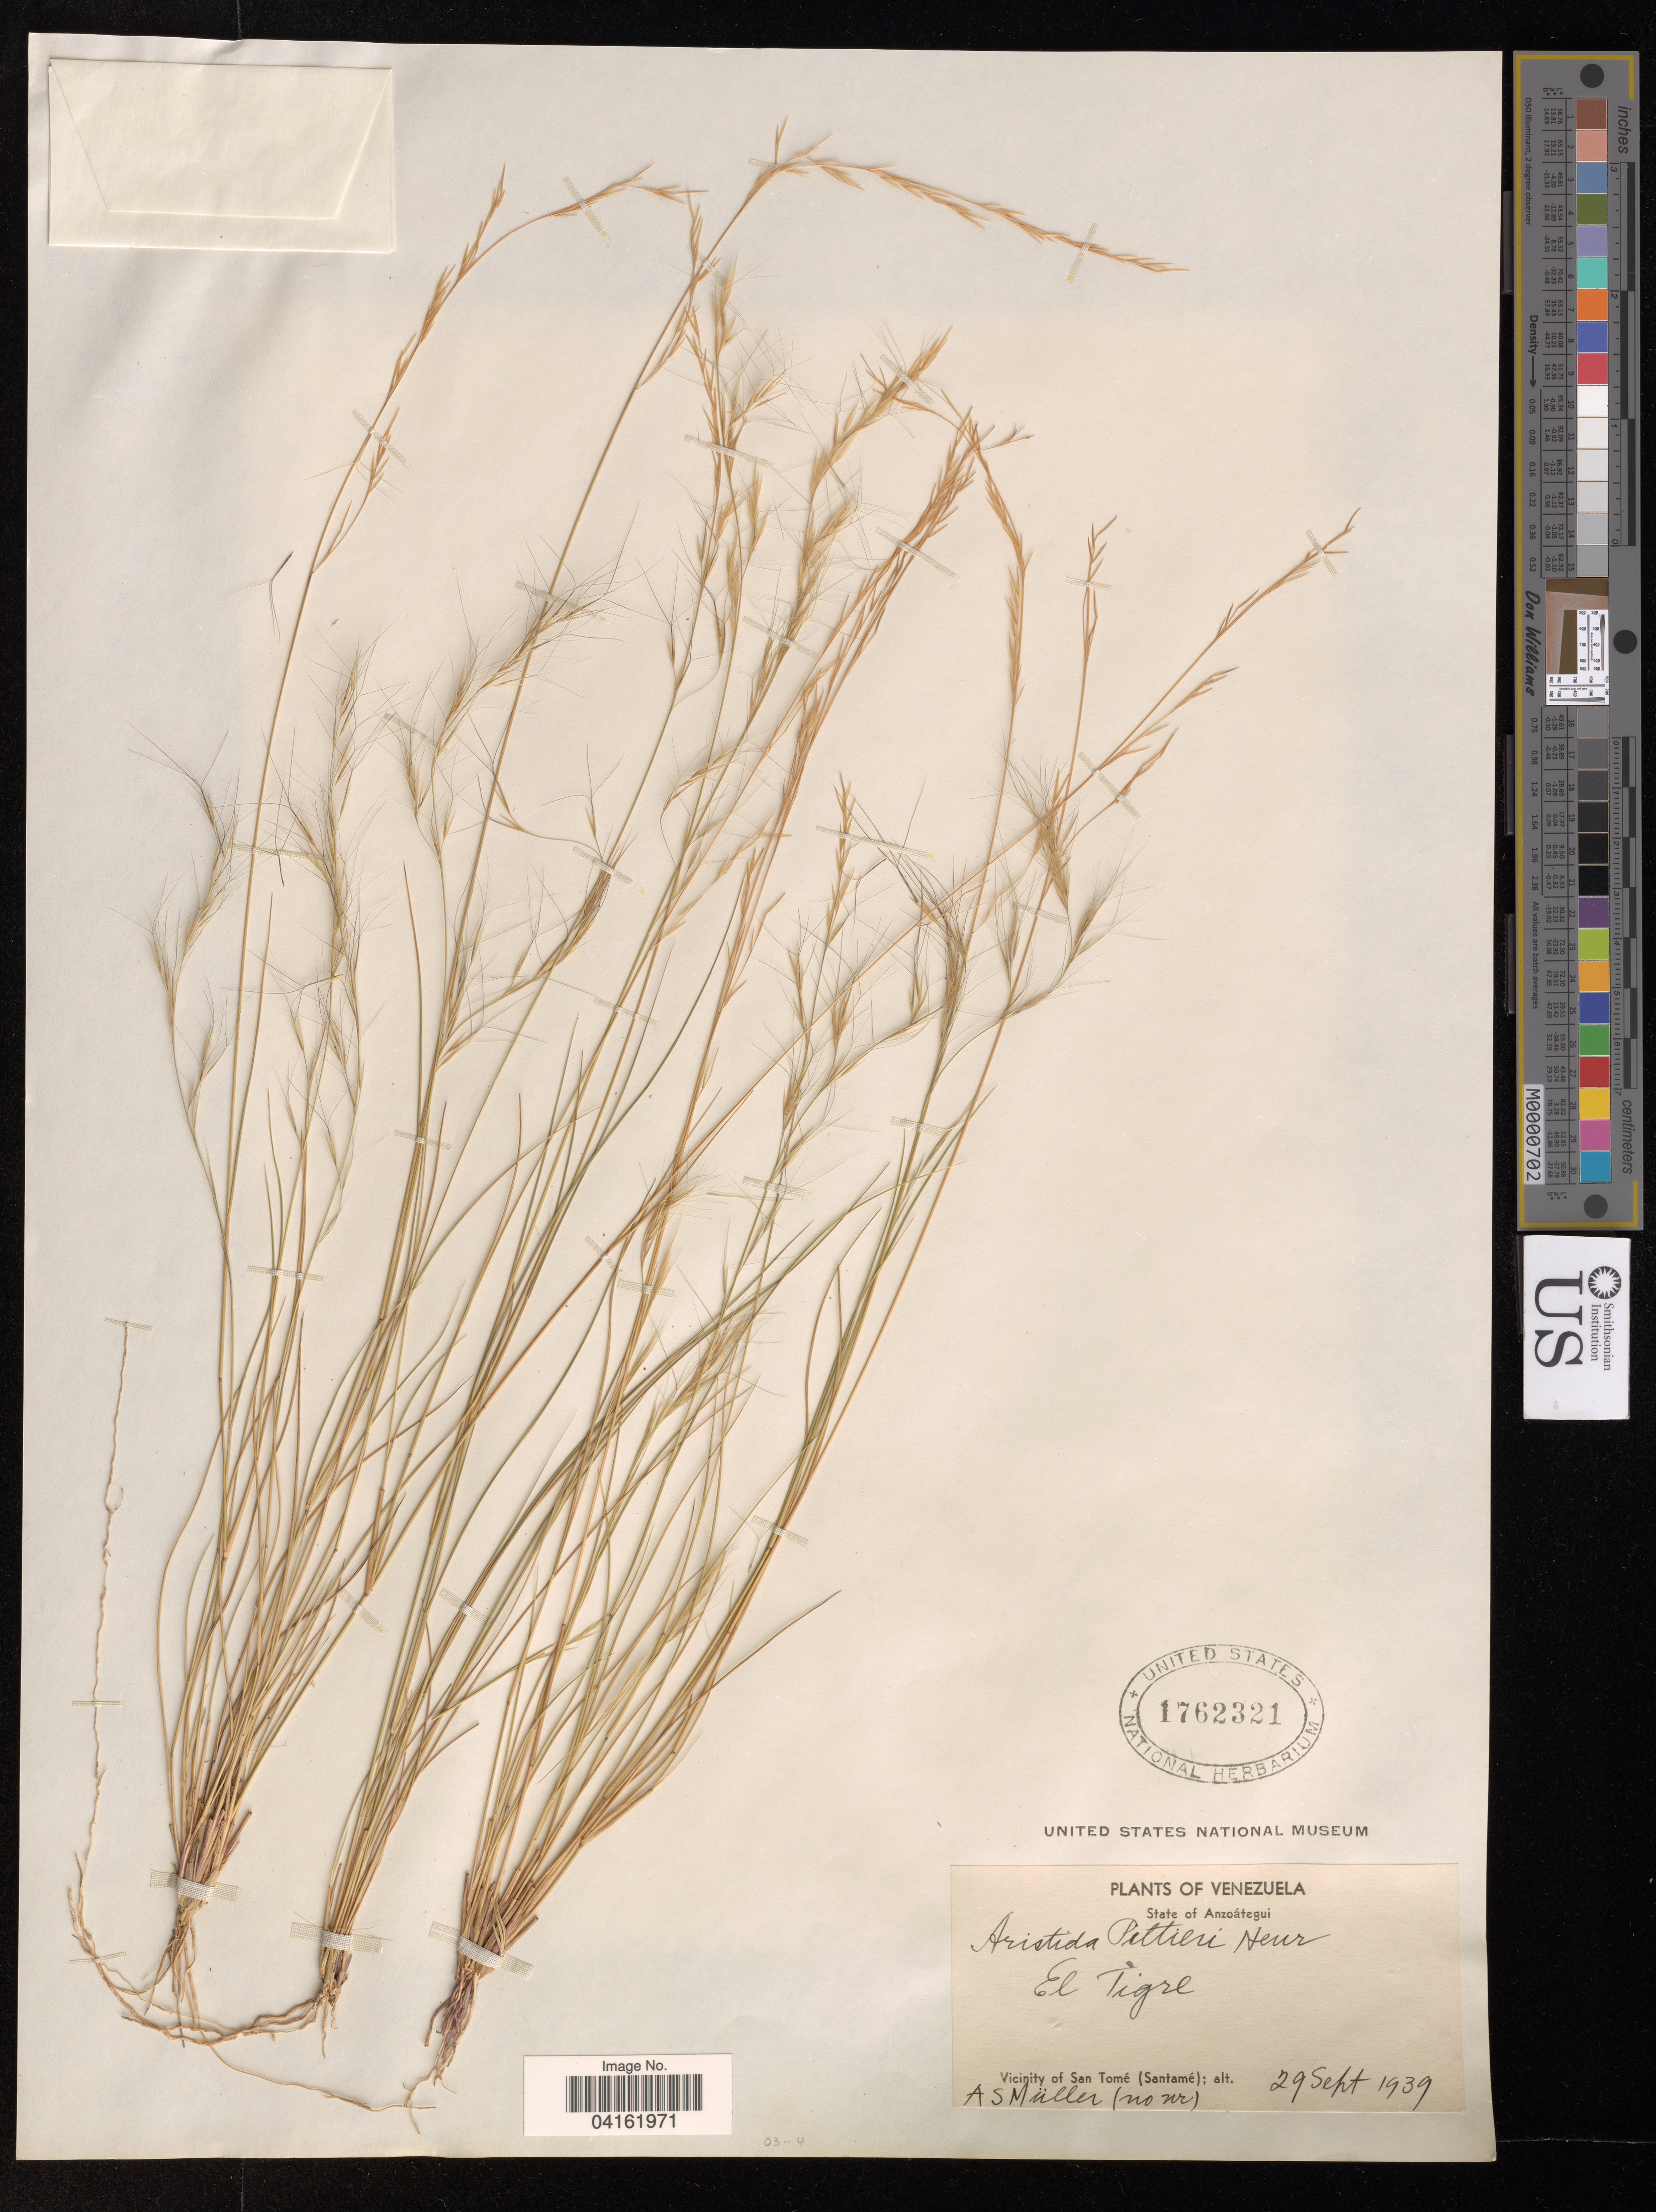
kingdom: Plantae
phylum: Tracheophyta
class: Liliopsida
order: Poales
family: Poaceae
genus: Aristida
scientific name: Aristida pittieri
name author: Henr.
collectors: A. Muller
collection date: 1939-09-29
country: Venezuela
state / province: Anzoategui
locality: El Tigre. Vicinity of San Tomé (Santamé).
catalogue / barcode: US 1762321